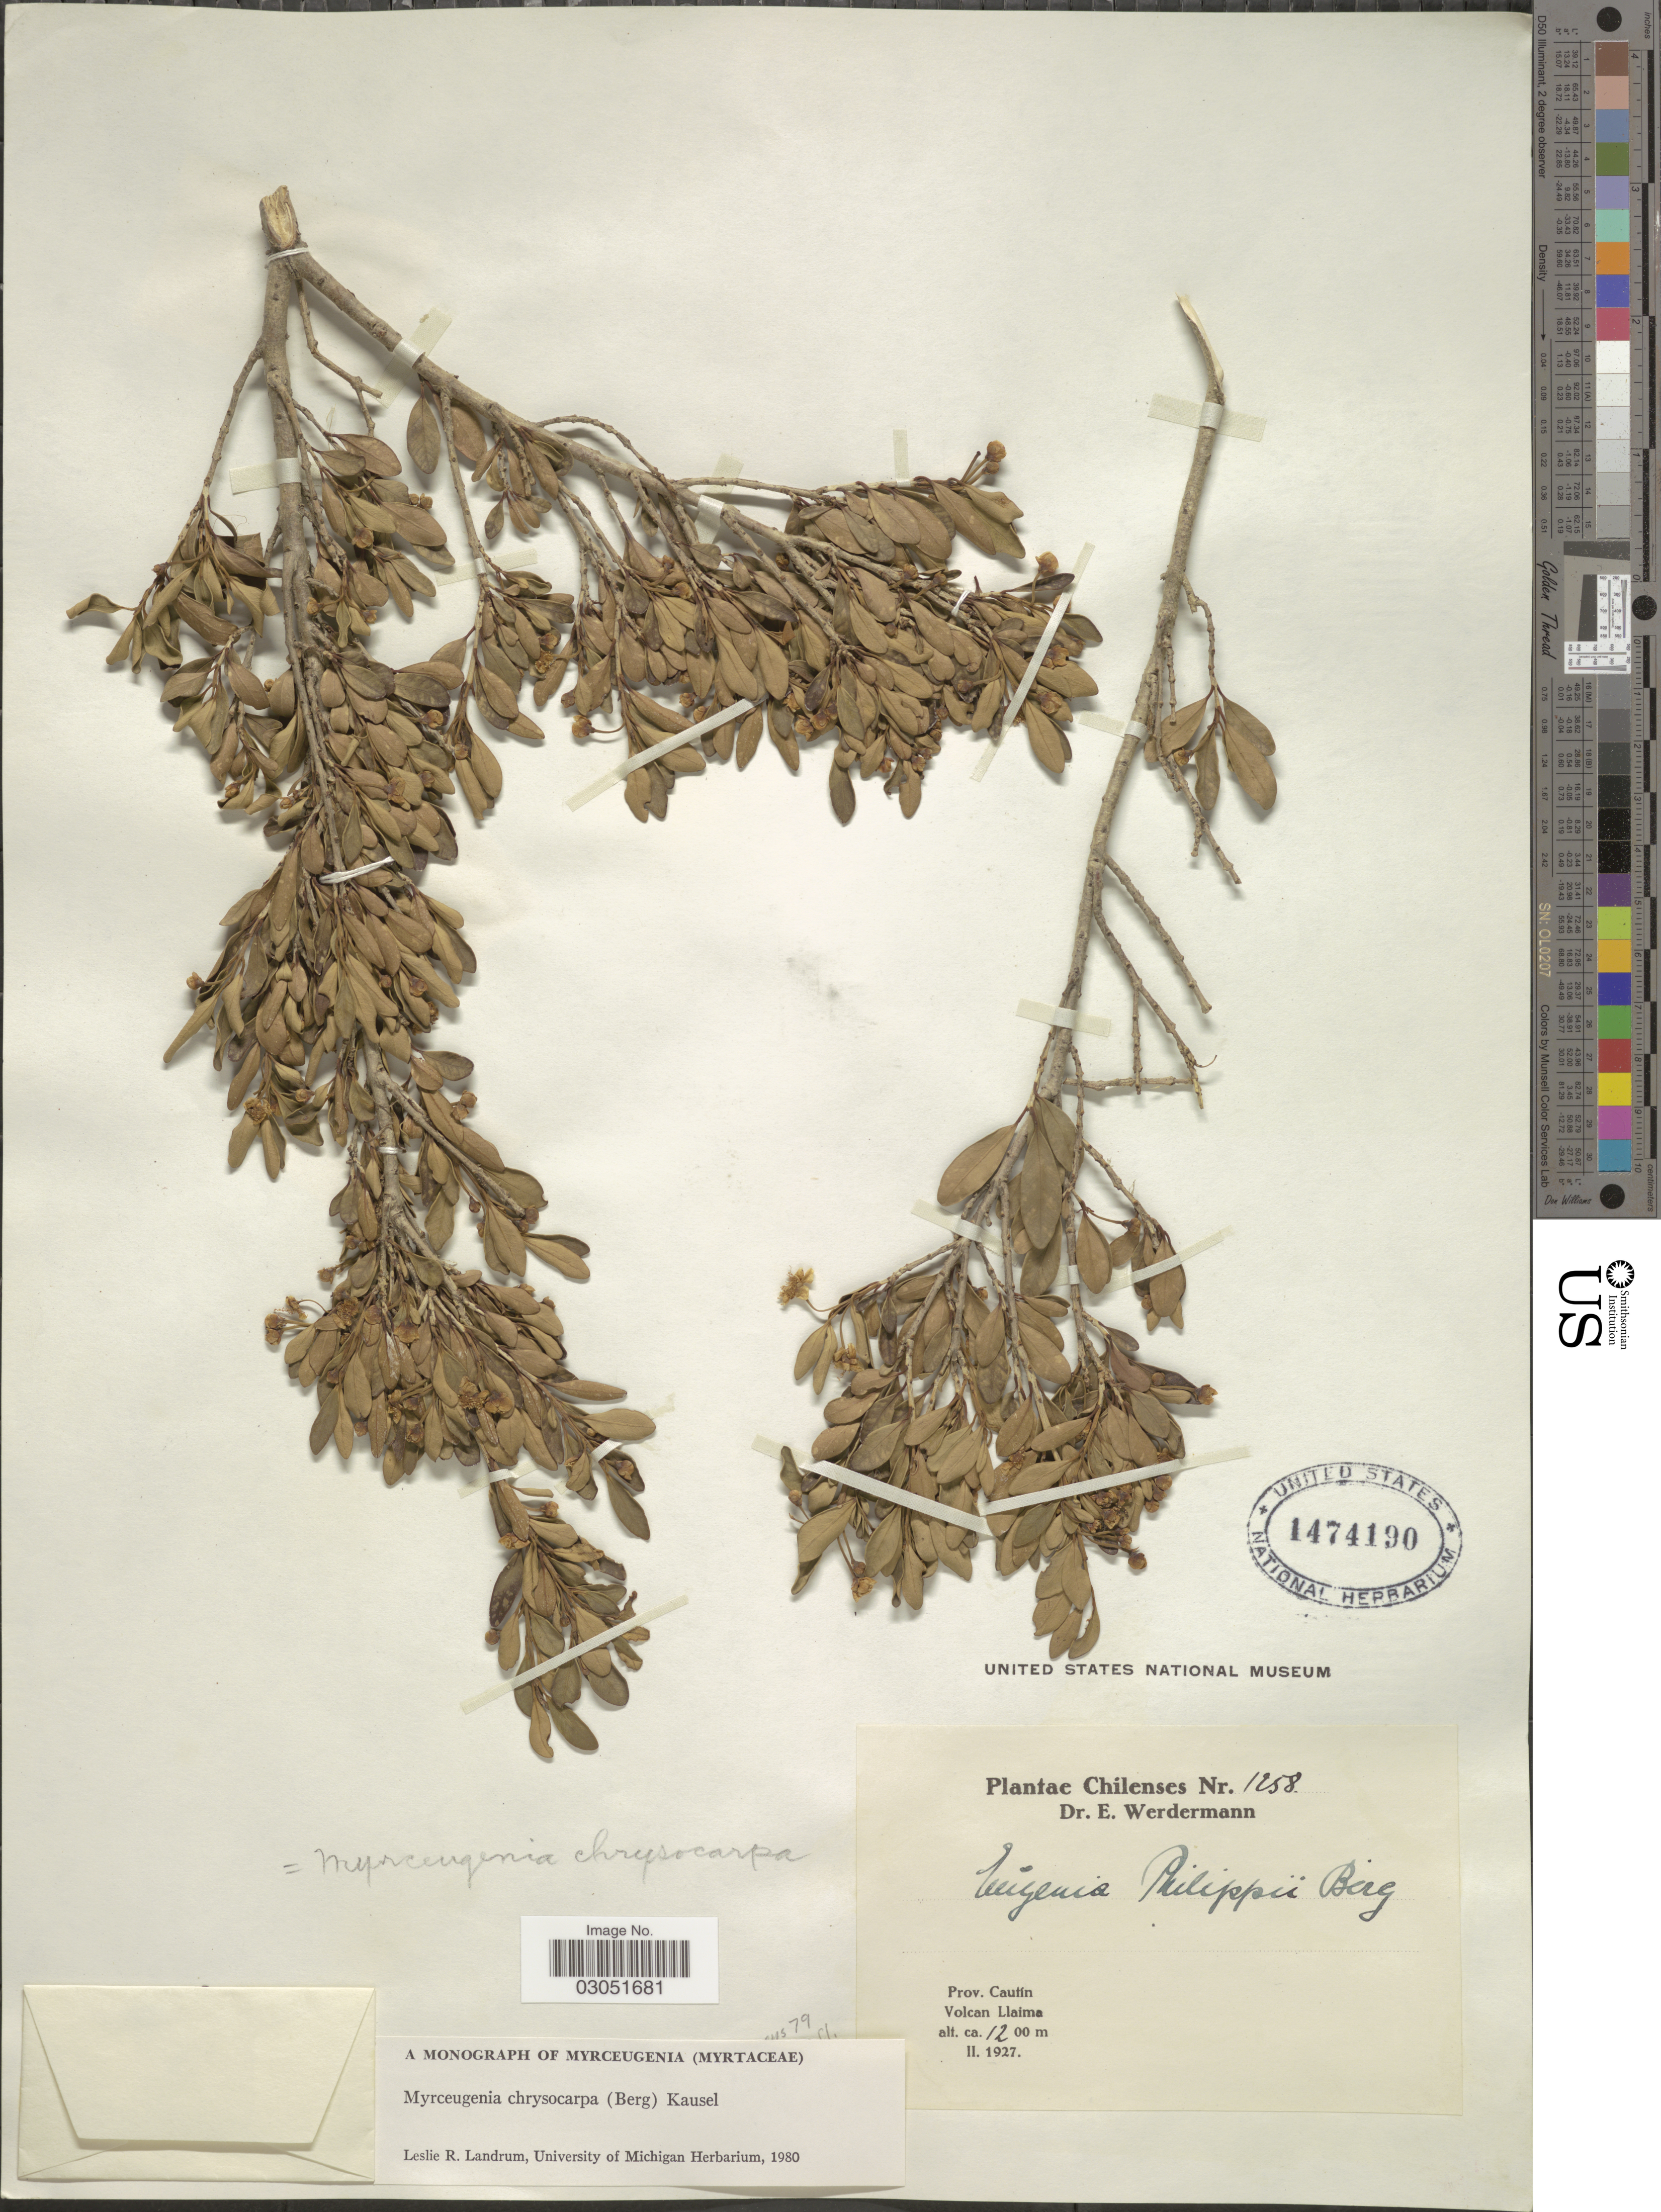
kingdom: Plantae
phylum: Tracheophyta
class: Magnoliopsida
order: Myrtales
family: Myrtaceae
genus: Myrceugenia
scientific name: Myrceugenia chrysocarpa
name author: (O. Berg) Kausel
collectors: E. Werdermann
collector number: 1258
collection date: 1927-02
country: Chile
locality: Prov. Cautín. Volcan Llaima.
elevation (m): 1200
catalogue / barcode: US 1474190